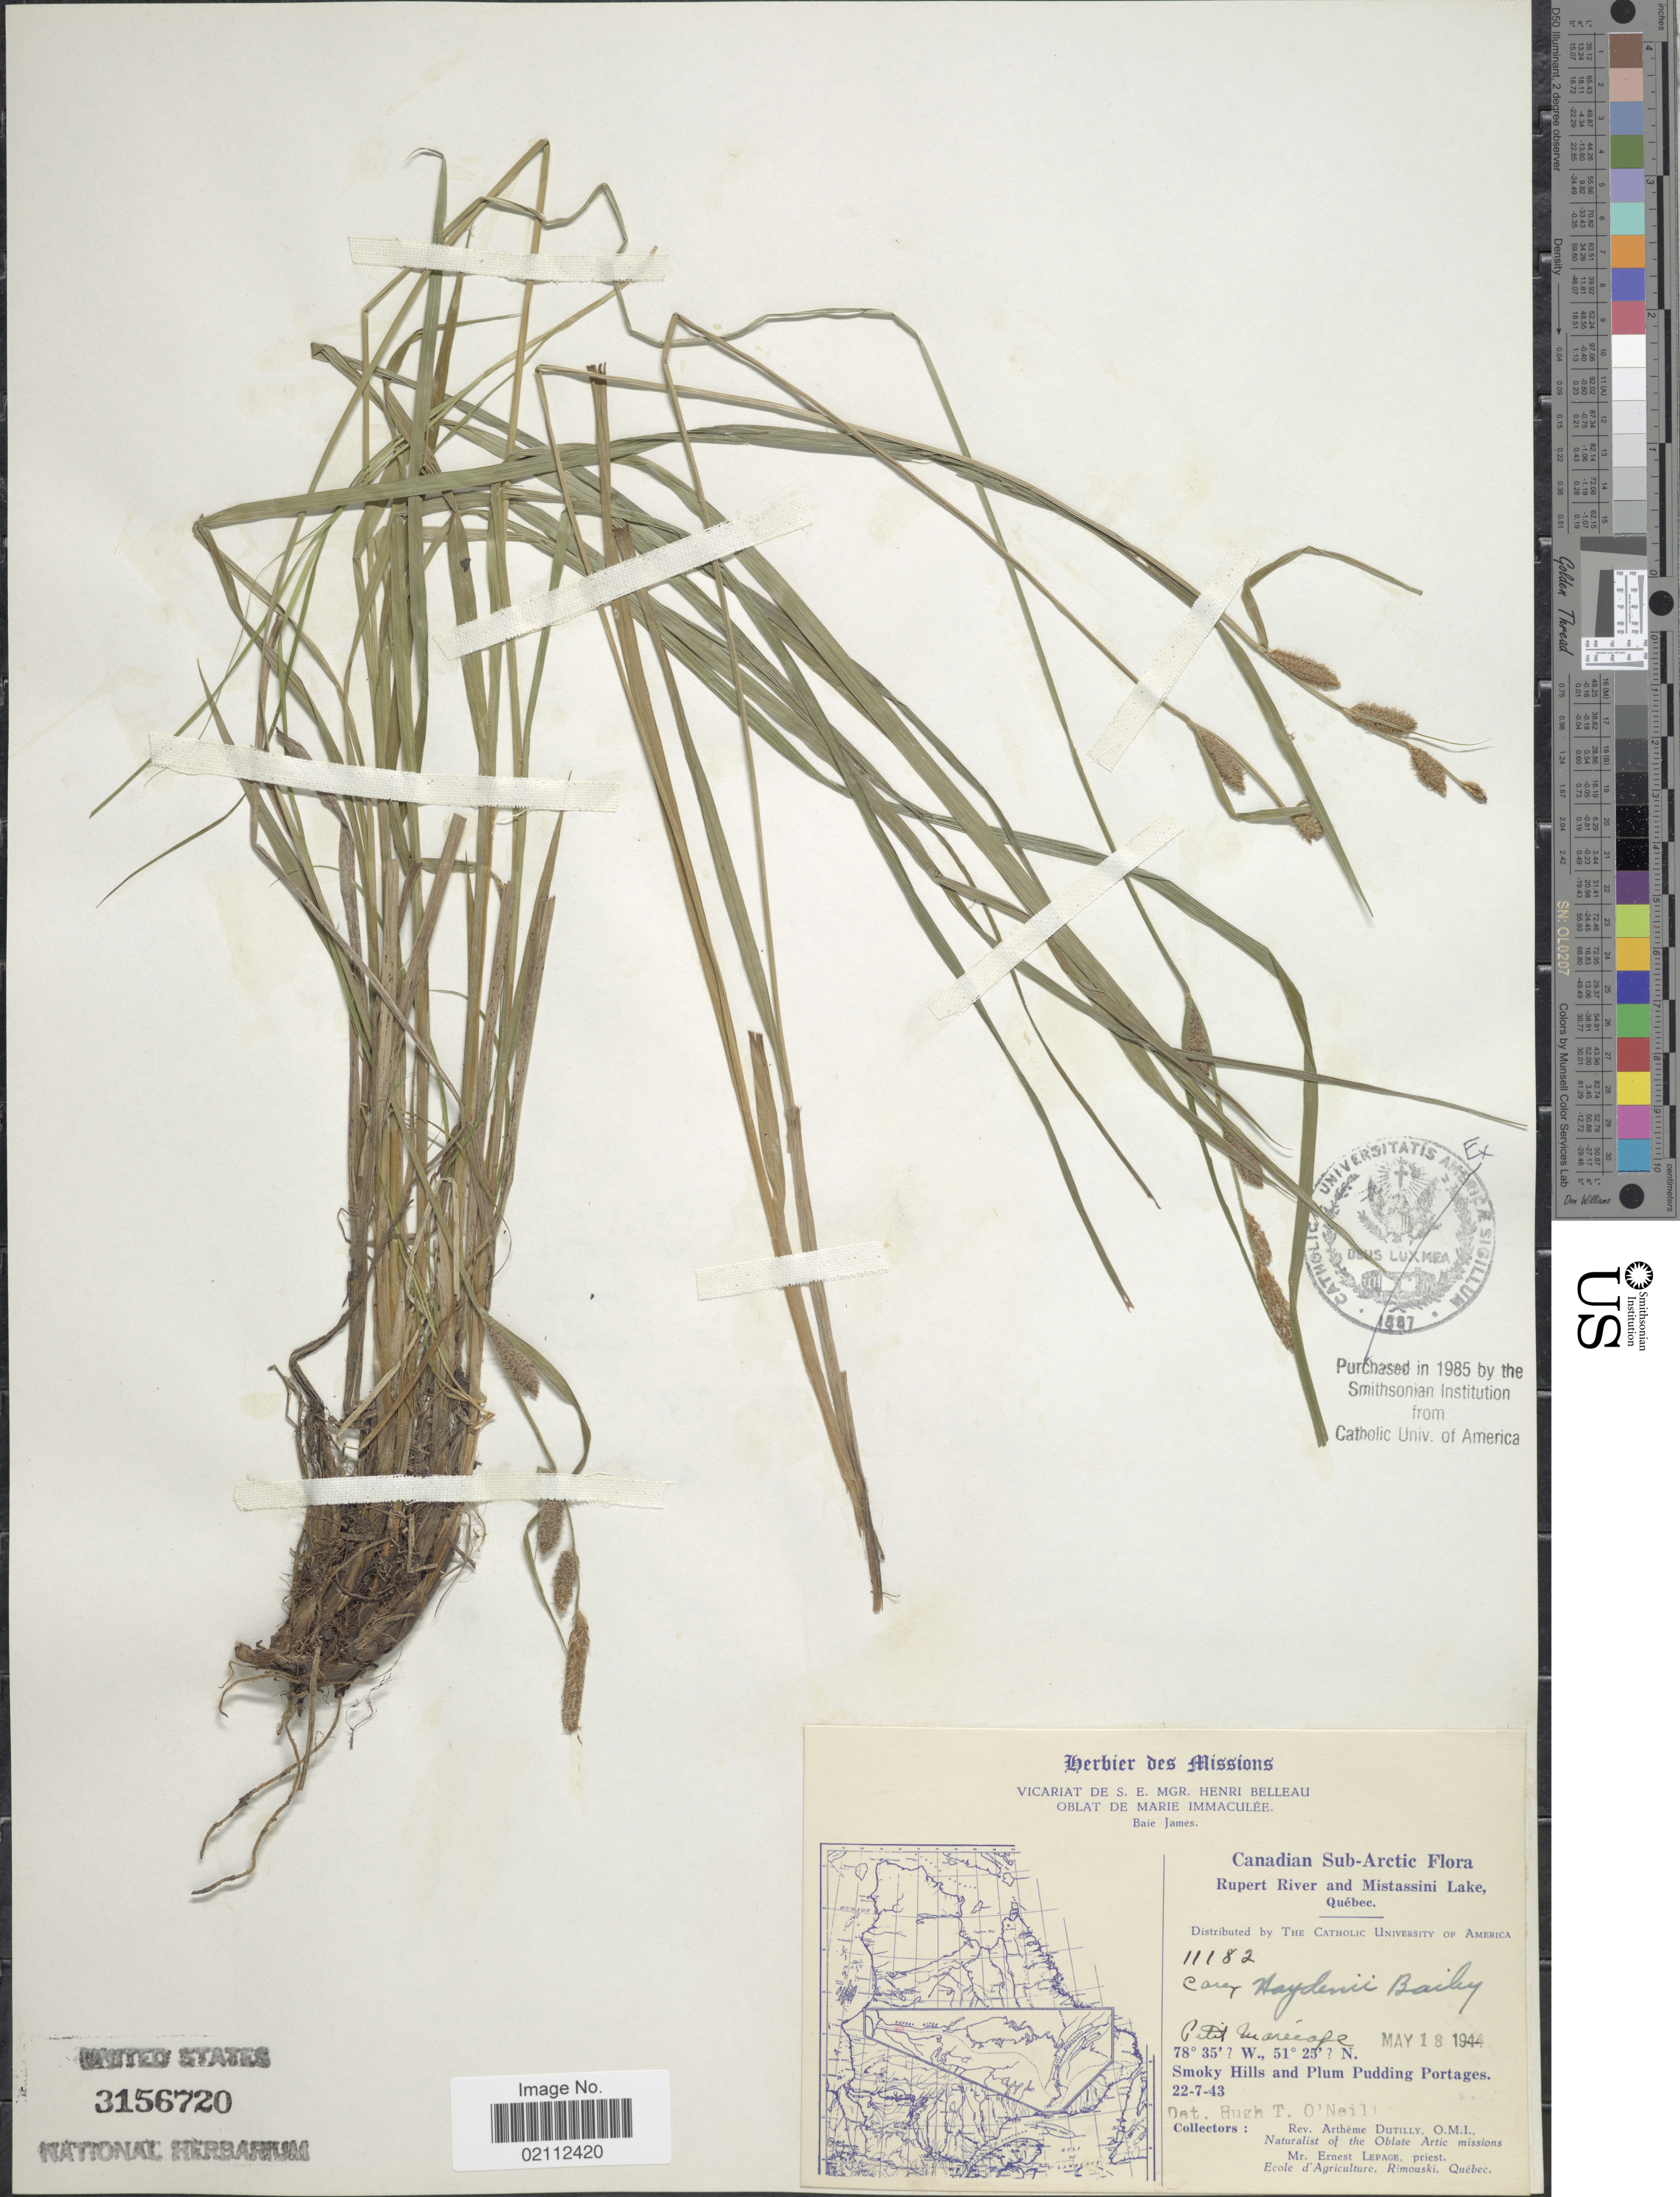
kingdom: Plantae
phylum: Tracheophyta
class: Liliopsida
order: Poales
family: Cyperaceae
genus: Carex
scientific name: Carex haydenii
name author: Dewey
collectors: A. Dutilly & E. Lepage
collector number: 11182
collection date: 1943-07-22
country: Canada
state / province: Quebec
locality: Canadian Sub-Arctic. Rupert River and Mistassini Lake. Smoky Hills and Plum Pudding Portages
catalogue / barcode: US 3156720